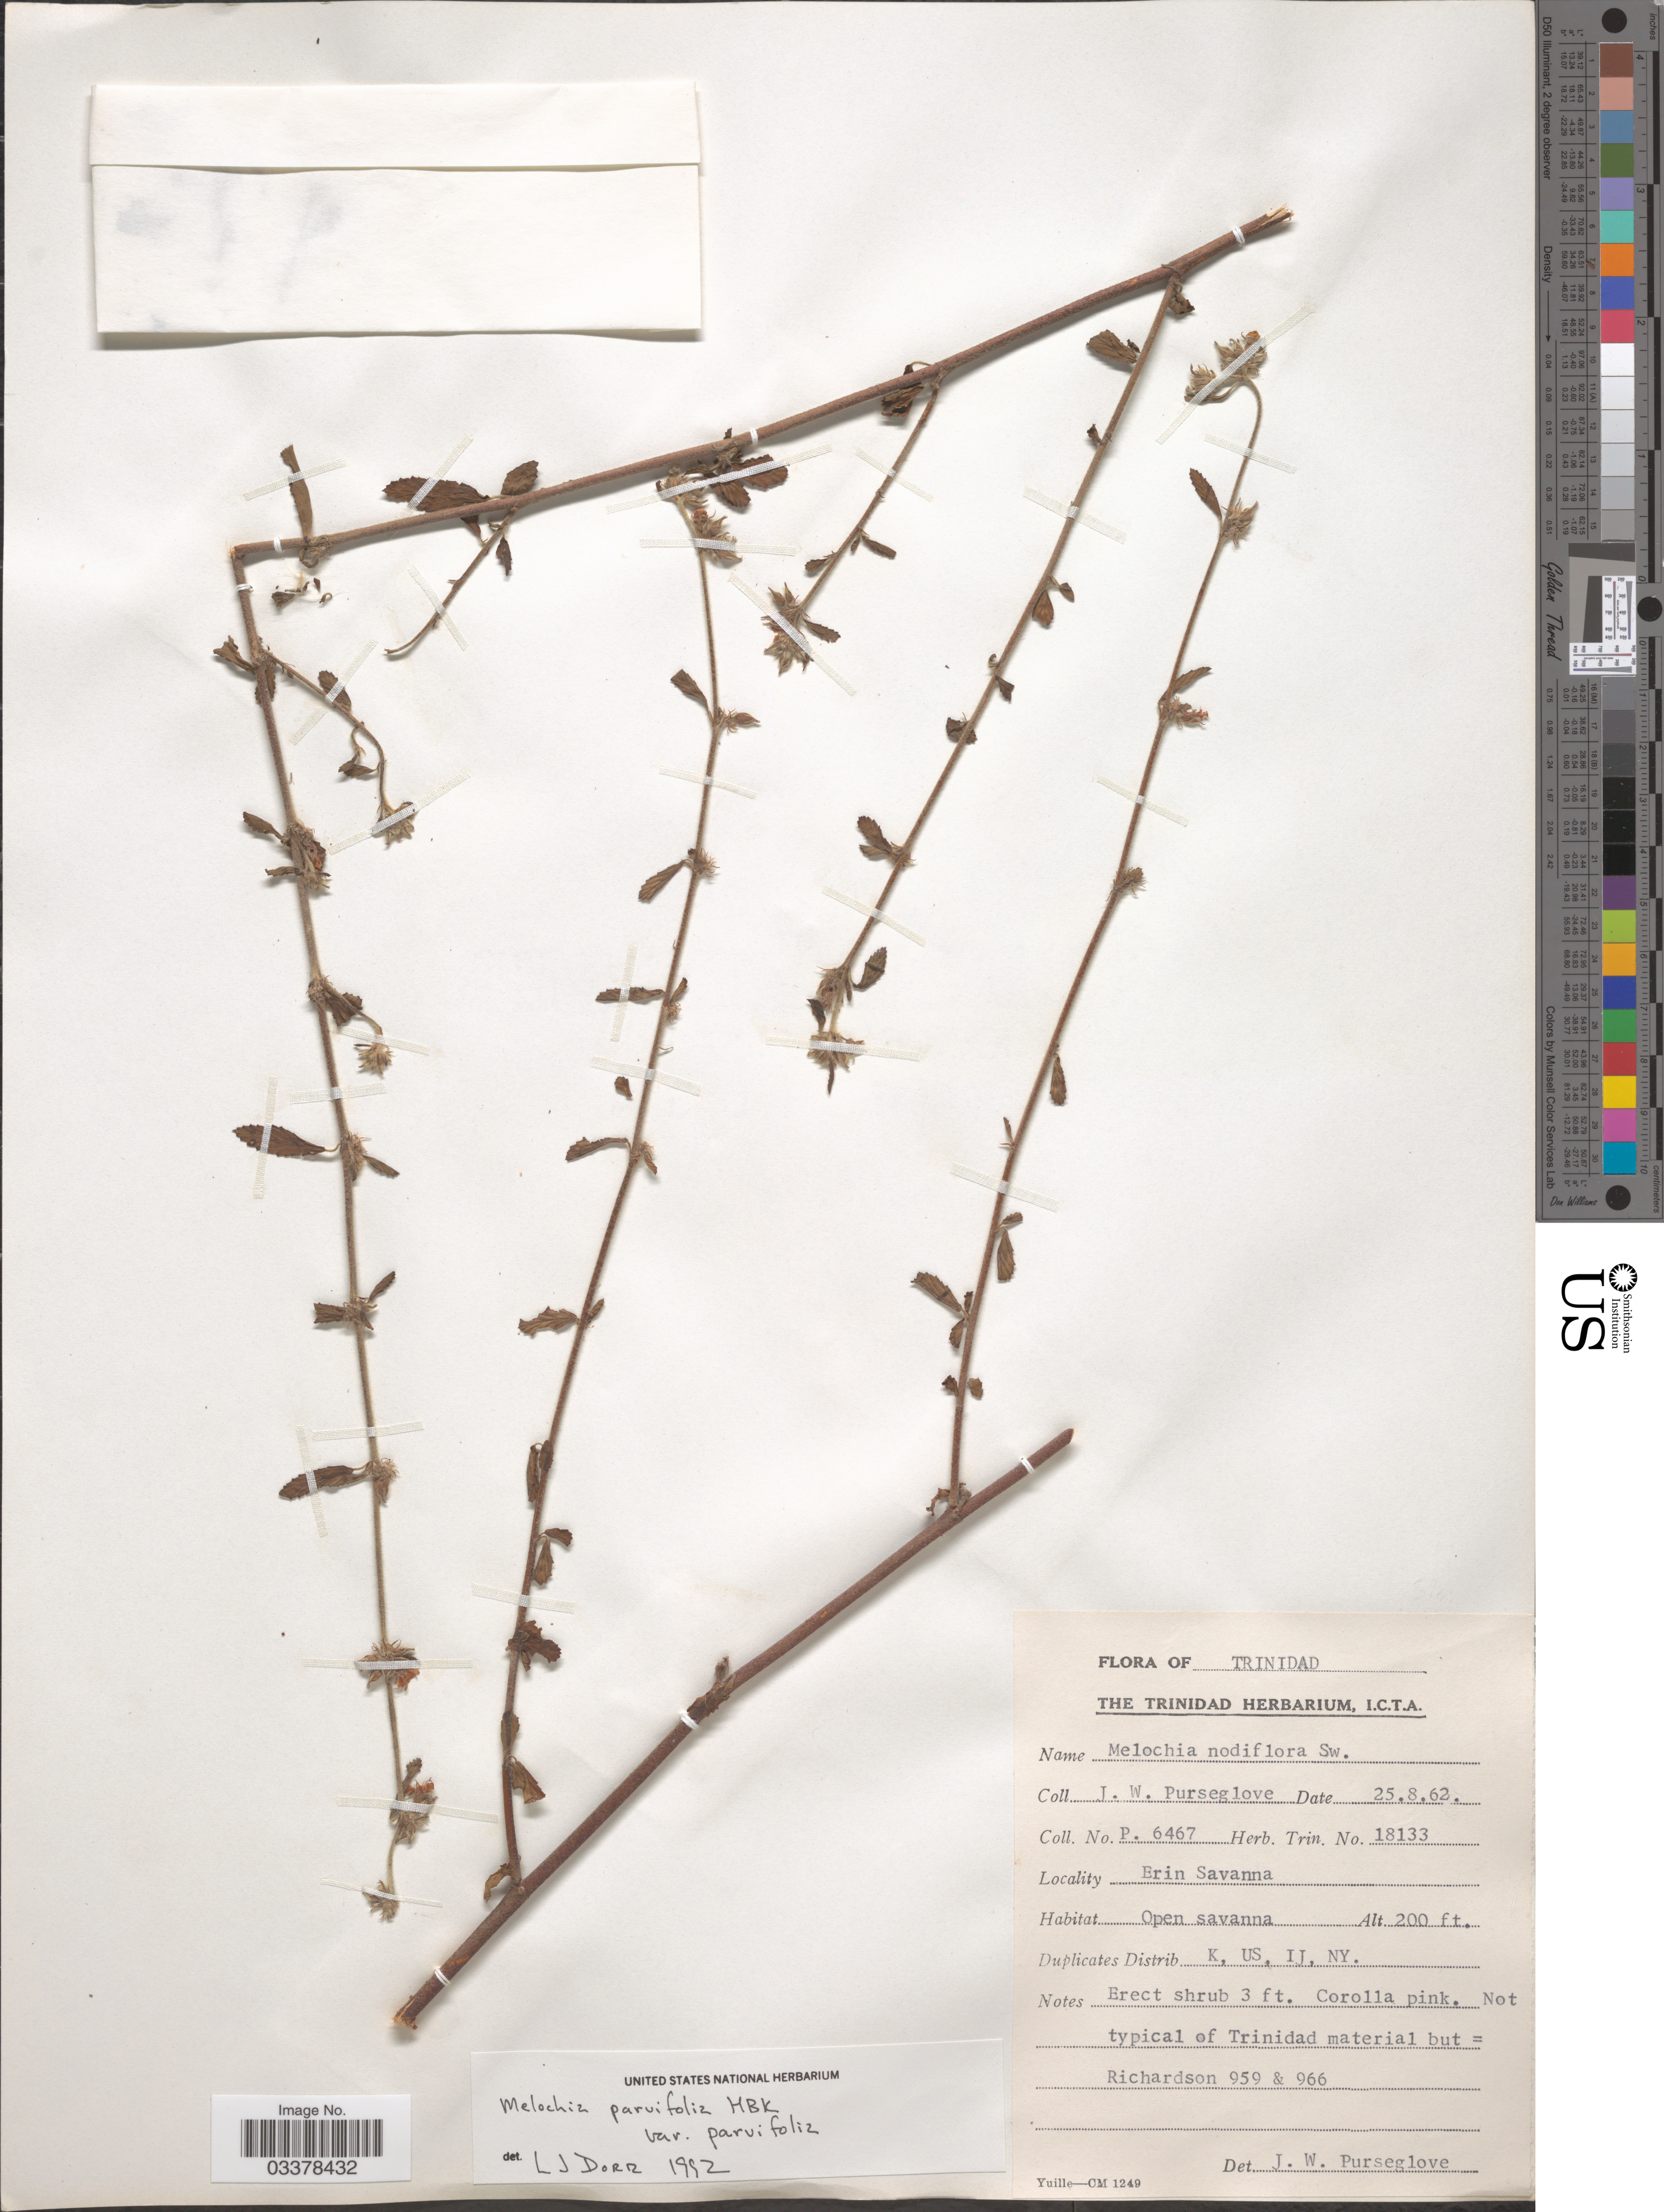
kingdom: Plantae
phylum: Tracheophyta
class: Magnoliopsida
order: Malvales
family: Malvaceae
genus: Melochia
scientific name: Melochia parvifolia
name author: Kunth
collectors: J. Purseglove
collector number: P 6467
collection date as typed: Transcribed d/m/y: 25/8/62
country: Trinidad and Tobago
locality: Trinidad. Erin Savanna.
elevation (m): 61